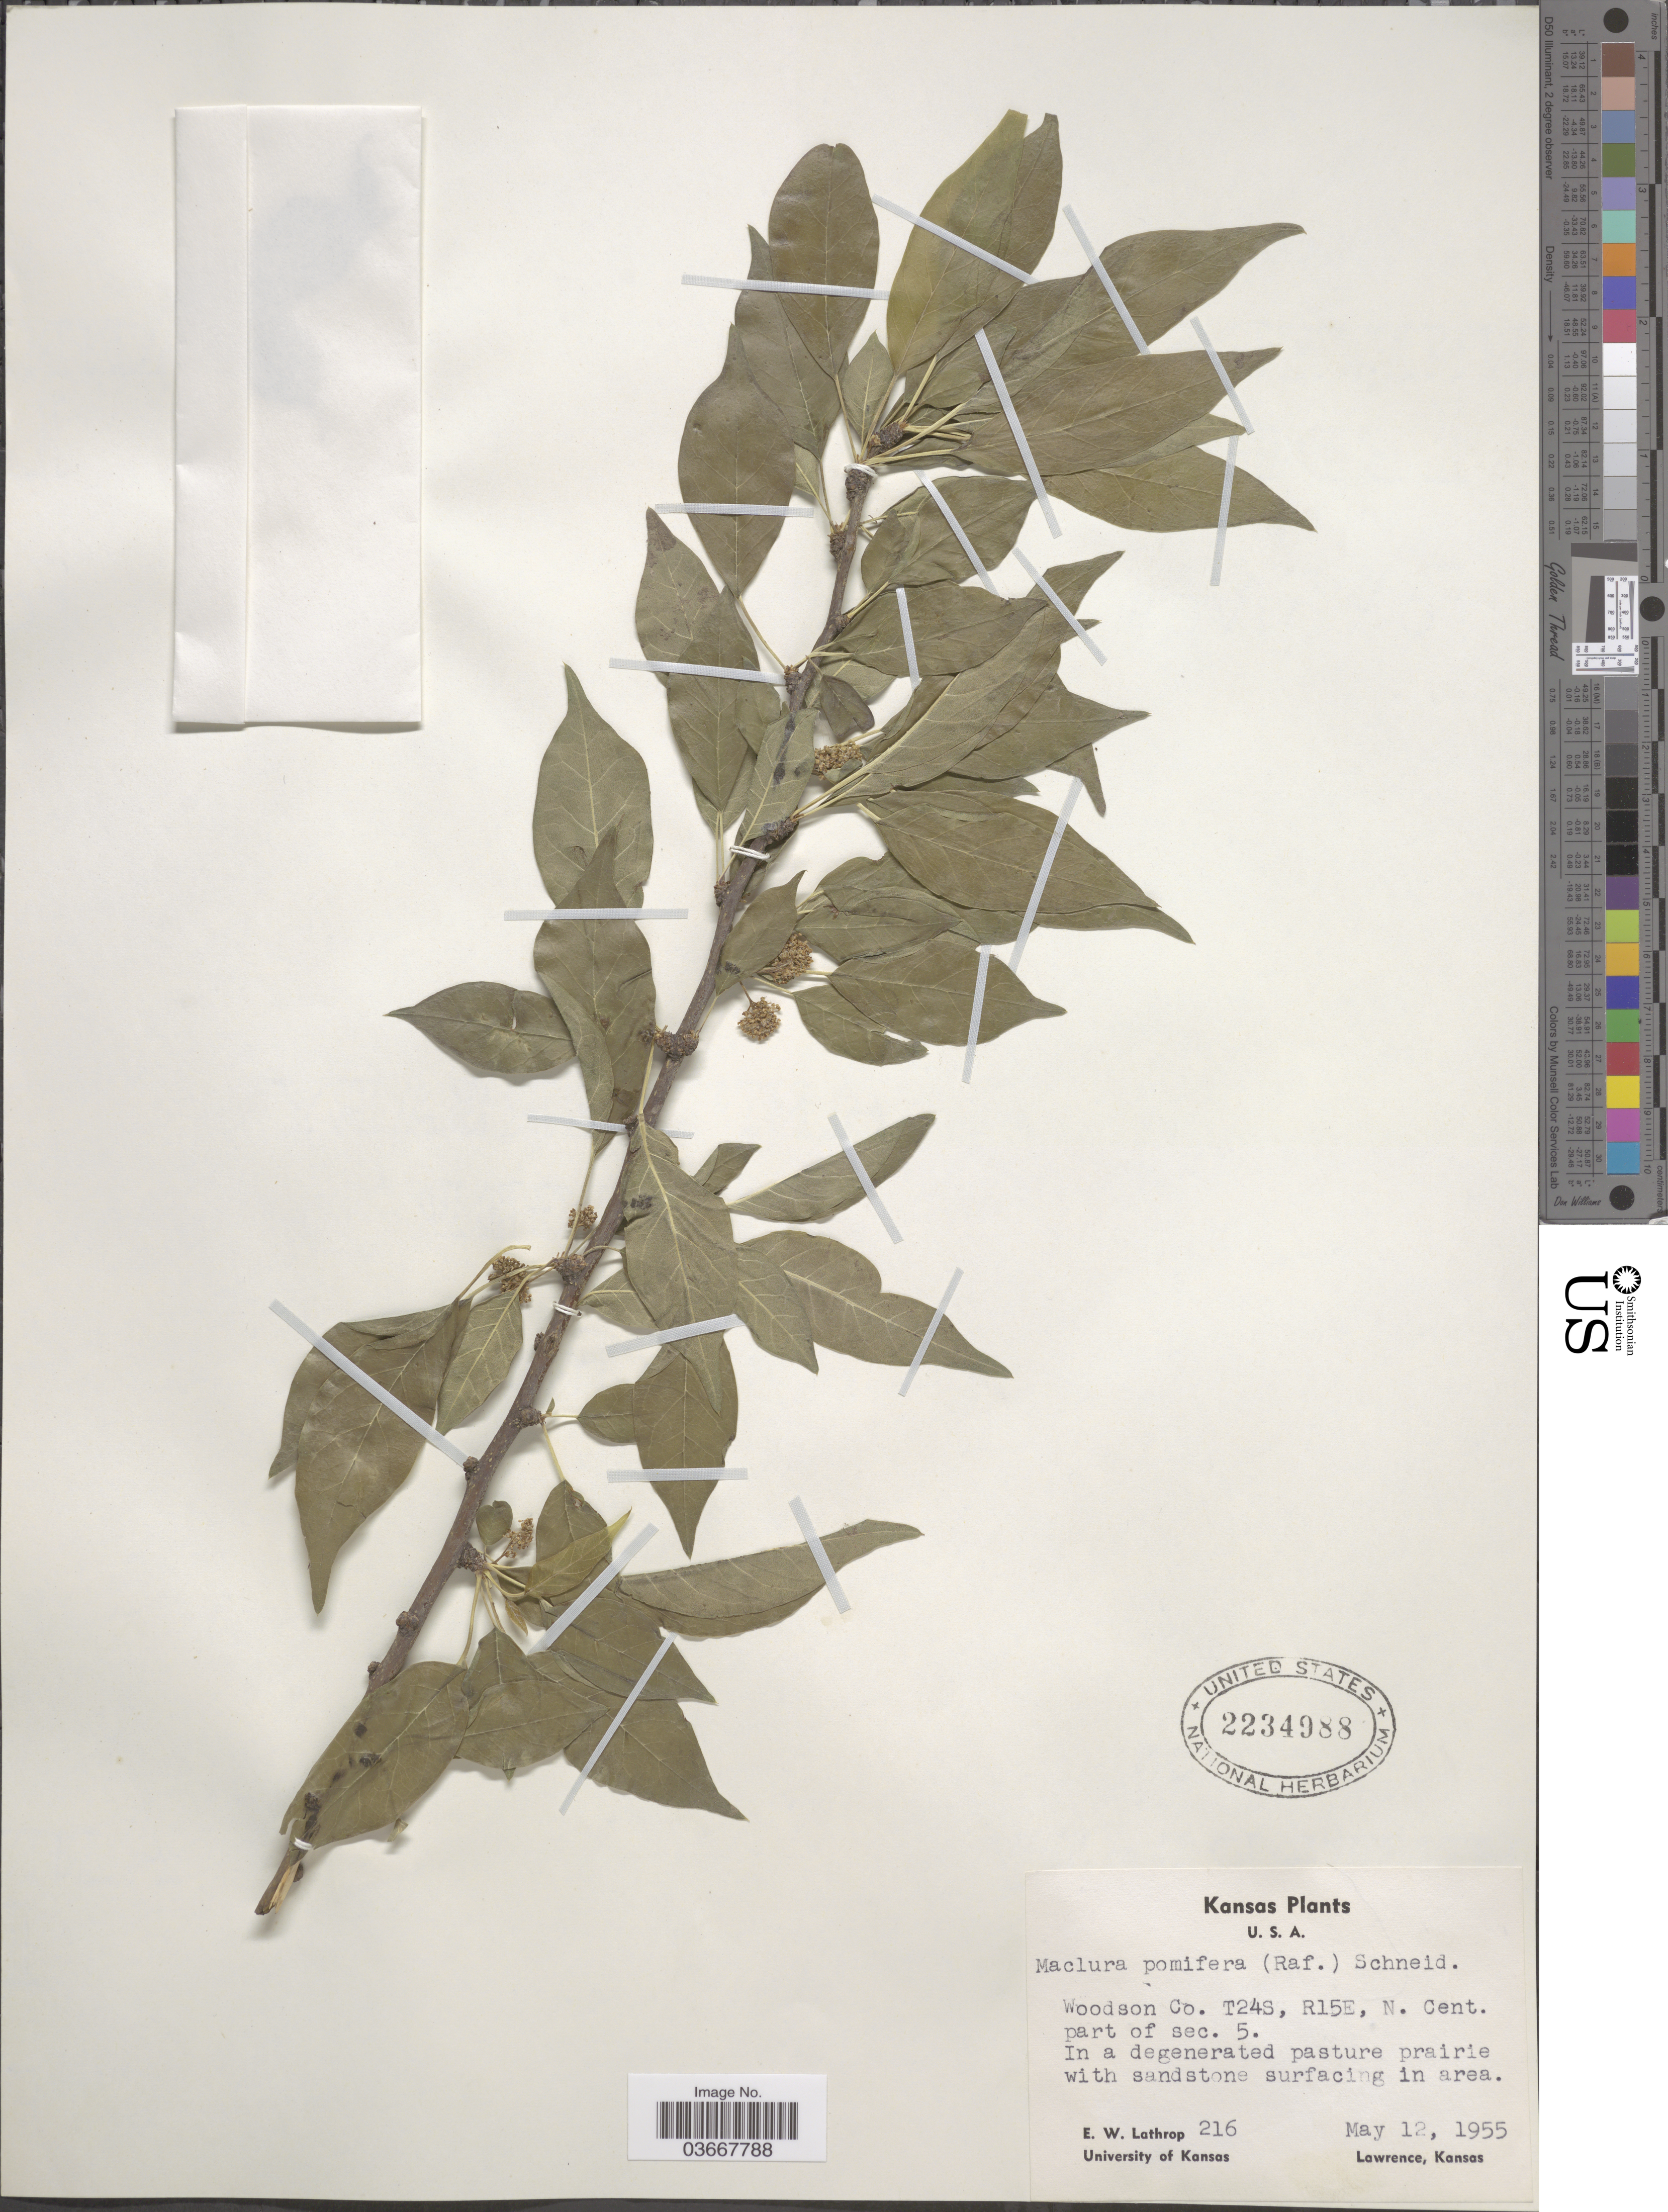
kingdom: Plantae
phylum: Tracheophyta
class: Magnoliopsida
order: Rosales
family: Moraceae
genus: Maclura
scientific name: Maclura pomifera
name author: (Raf.) C.K. Schneid.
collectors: E. W. Lathrop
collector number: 216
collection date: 1955-05-12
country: United States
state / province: Kansas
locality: Woodson Co. T24S, R15E, N. Cent. part of sec. 5.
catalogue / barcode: US 2234988